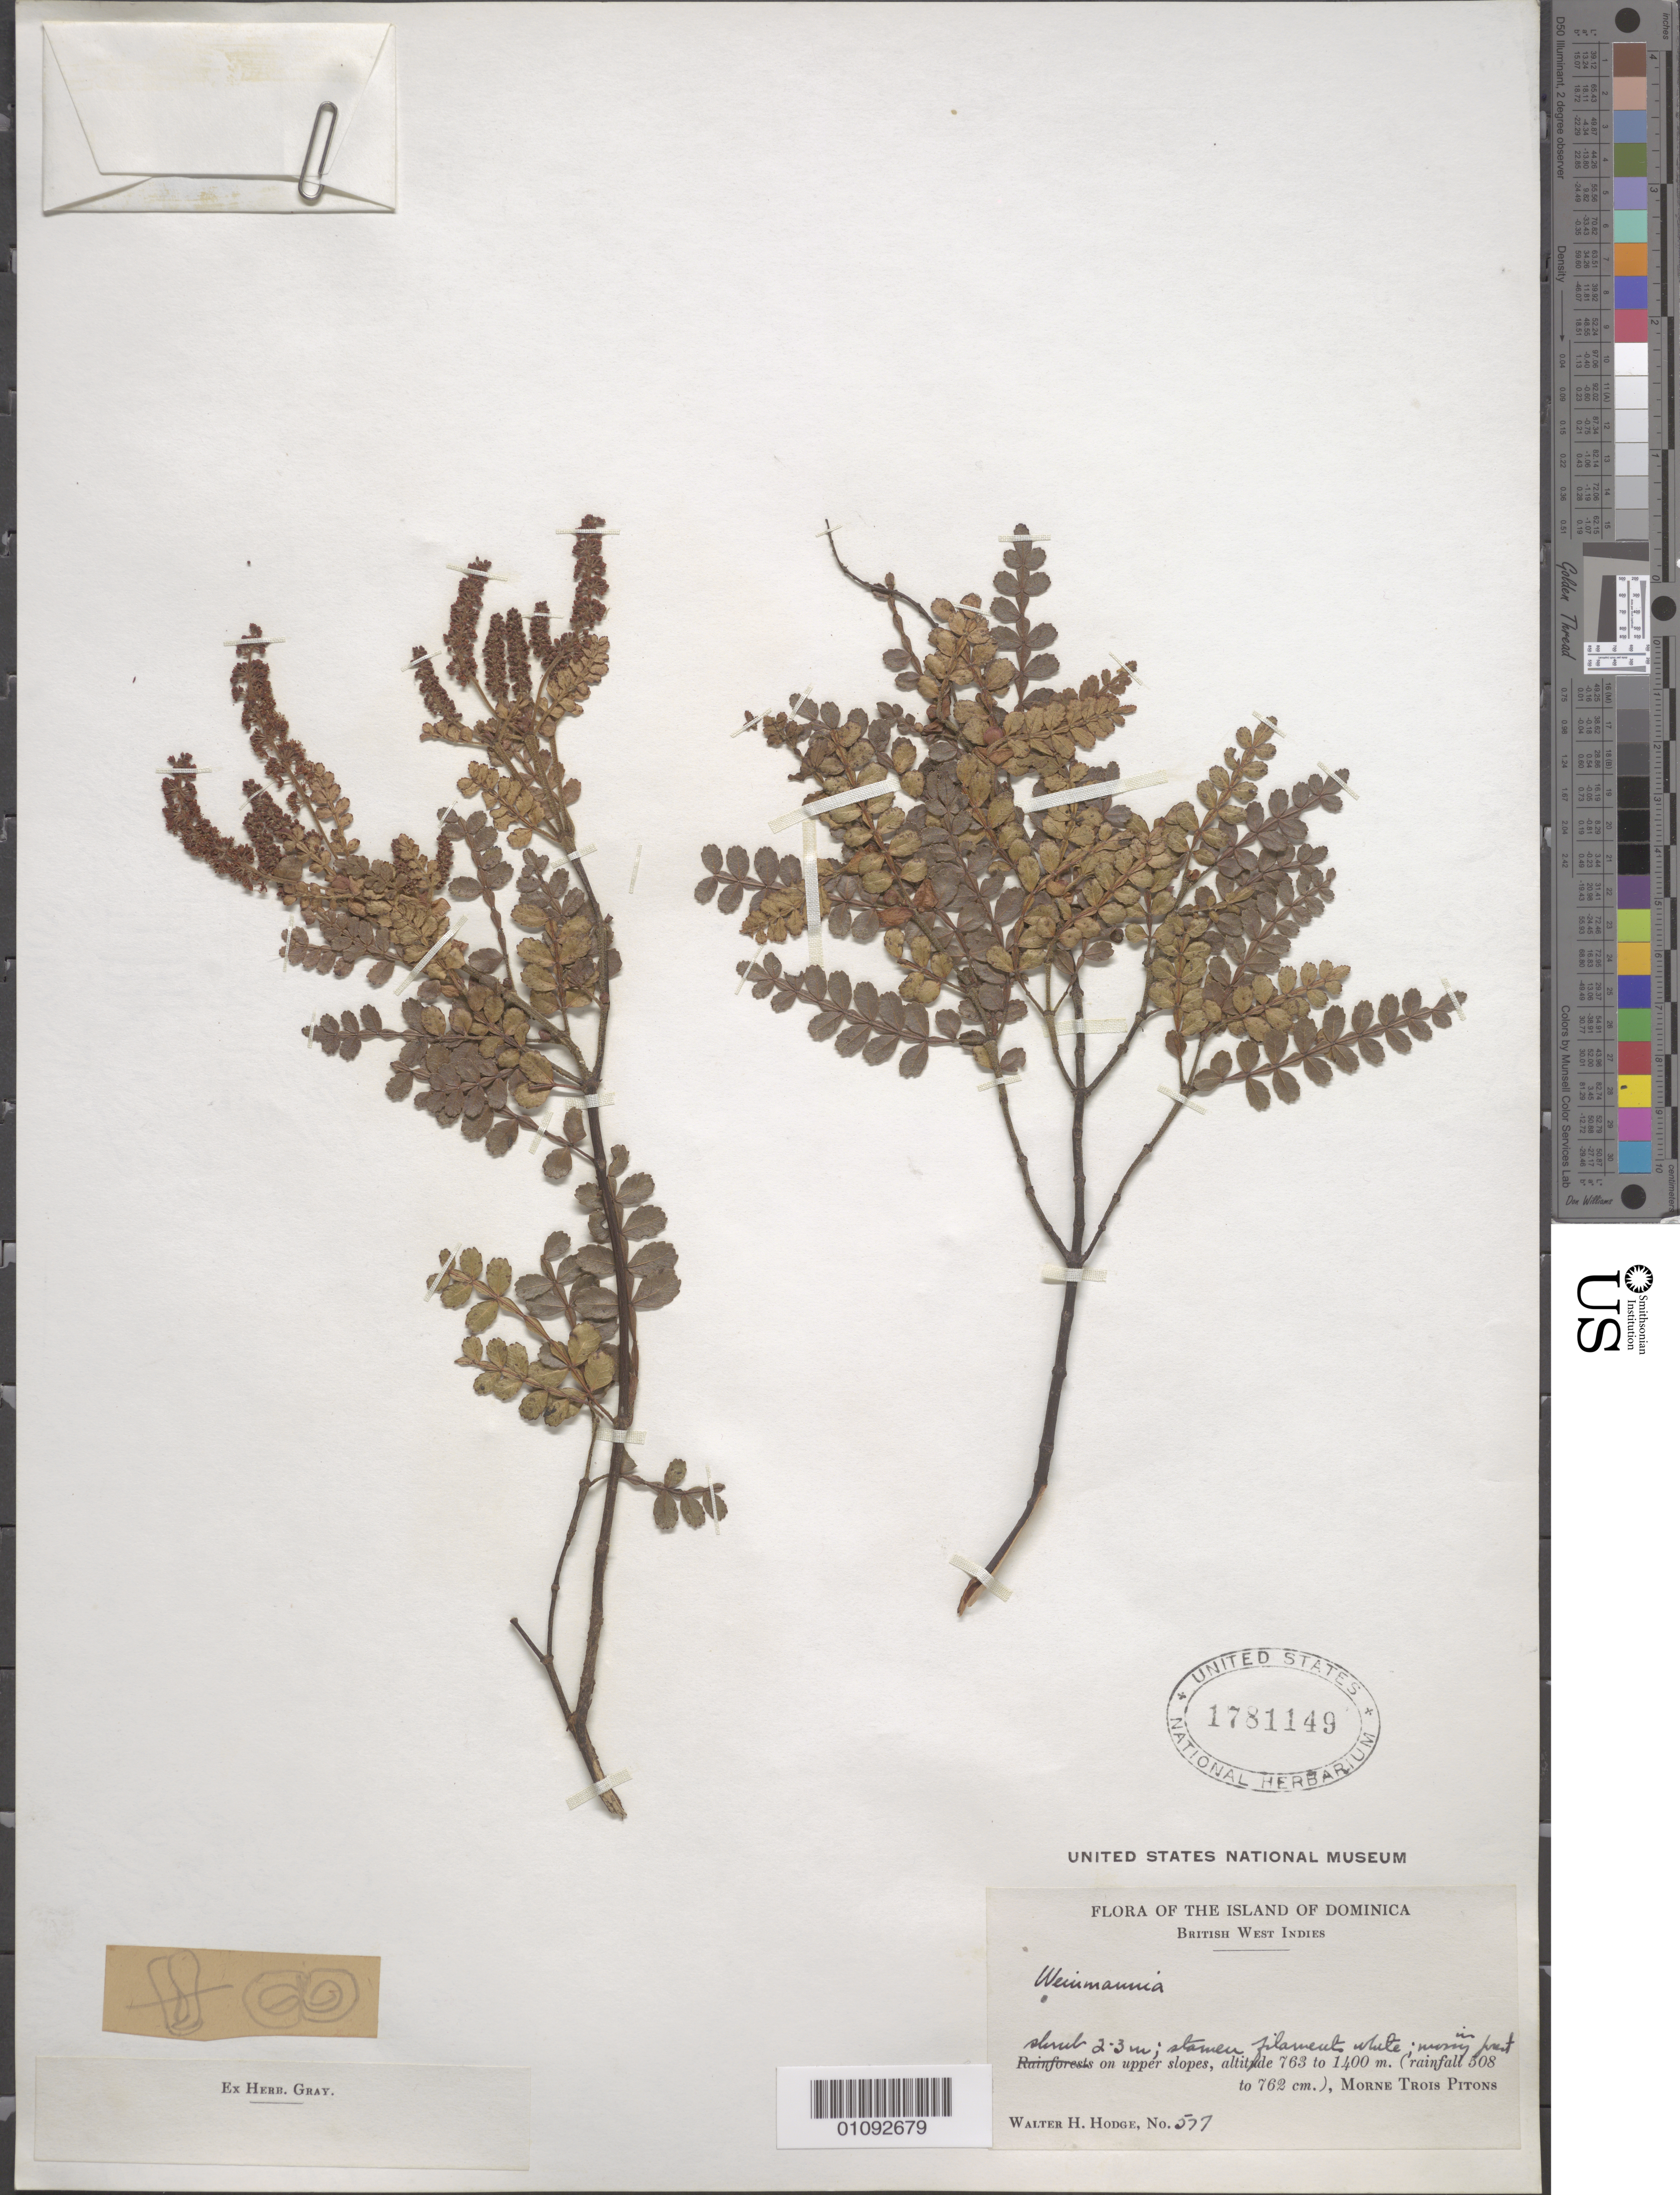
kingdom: Plantae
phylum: Tracheophyta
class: Magnoliopsida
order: Oxalidales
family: Cunoniaceae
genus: Weinmannia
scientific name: Weinmannia pinnata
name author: L.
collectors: W. Hodge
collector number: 577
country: Dominica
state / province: St. Patrick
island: Dominica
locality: On upper slopes, Morne Trois Pitons.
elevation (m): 763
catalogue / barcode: US 1781149